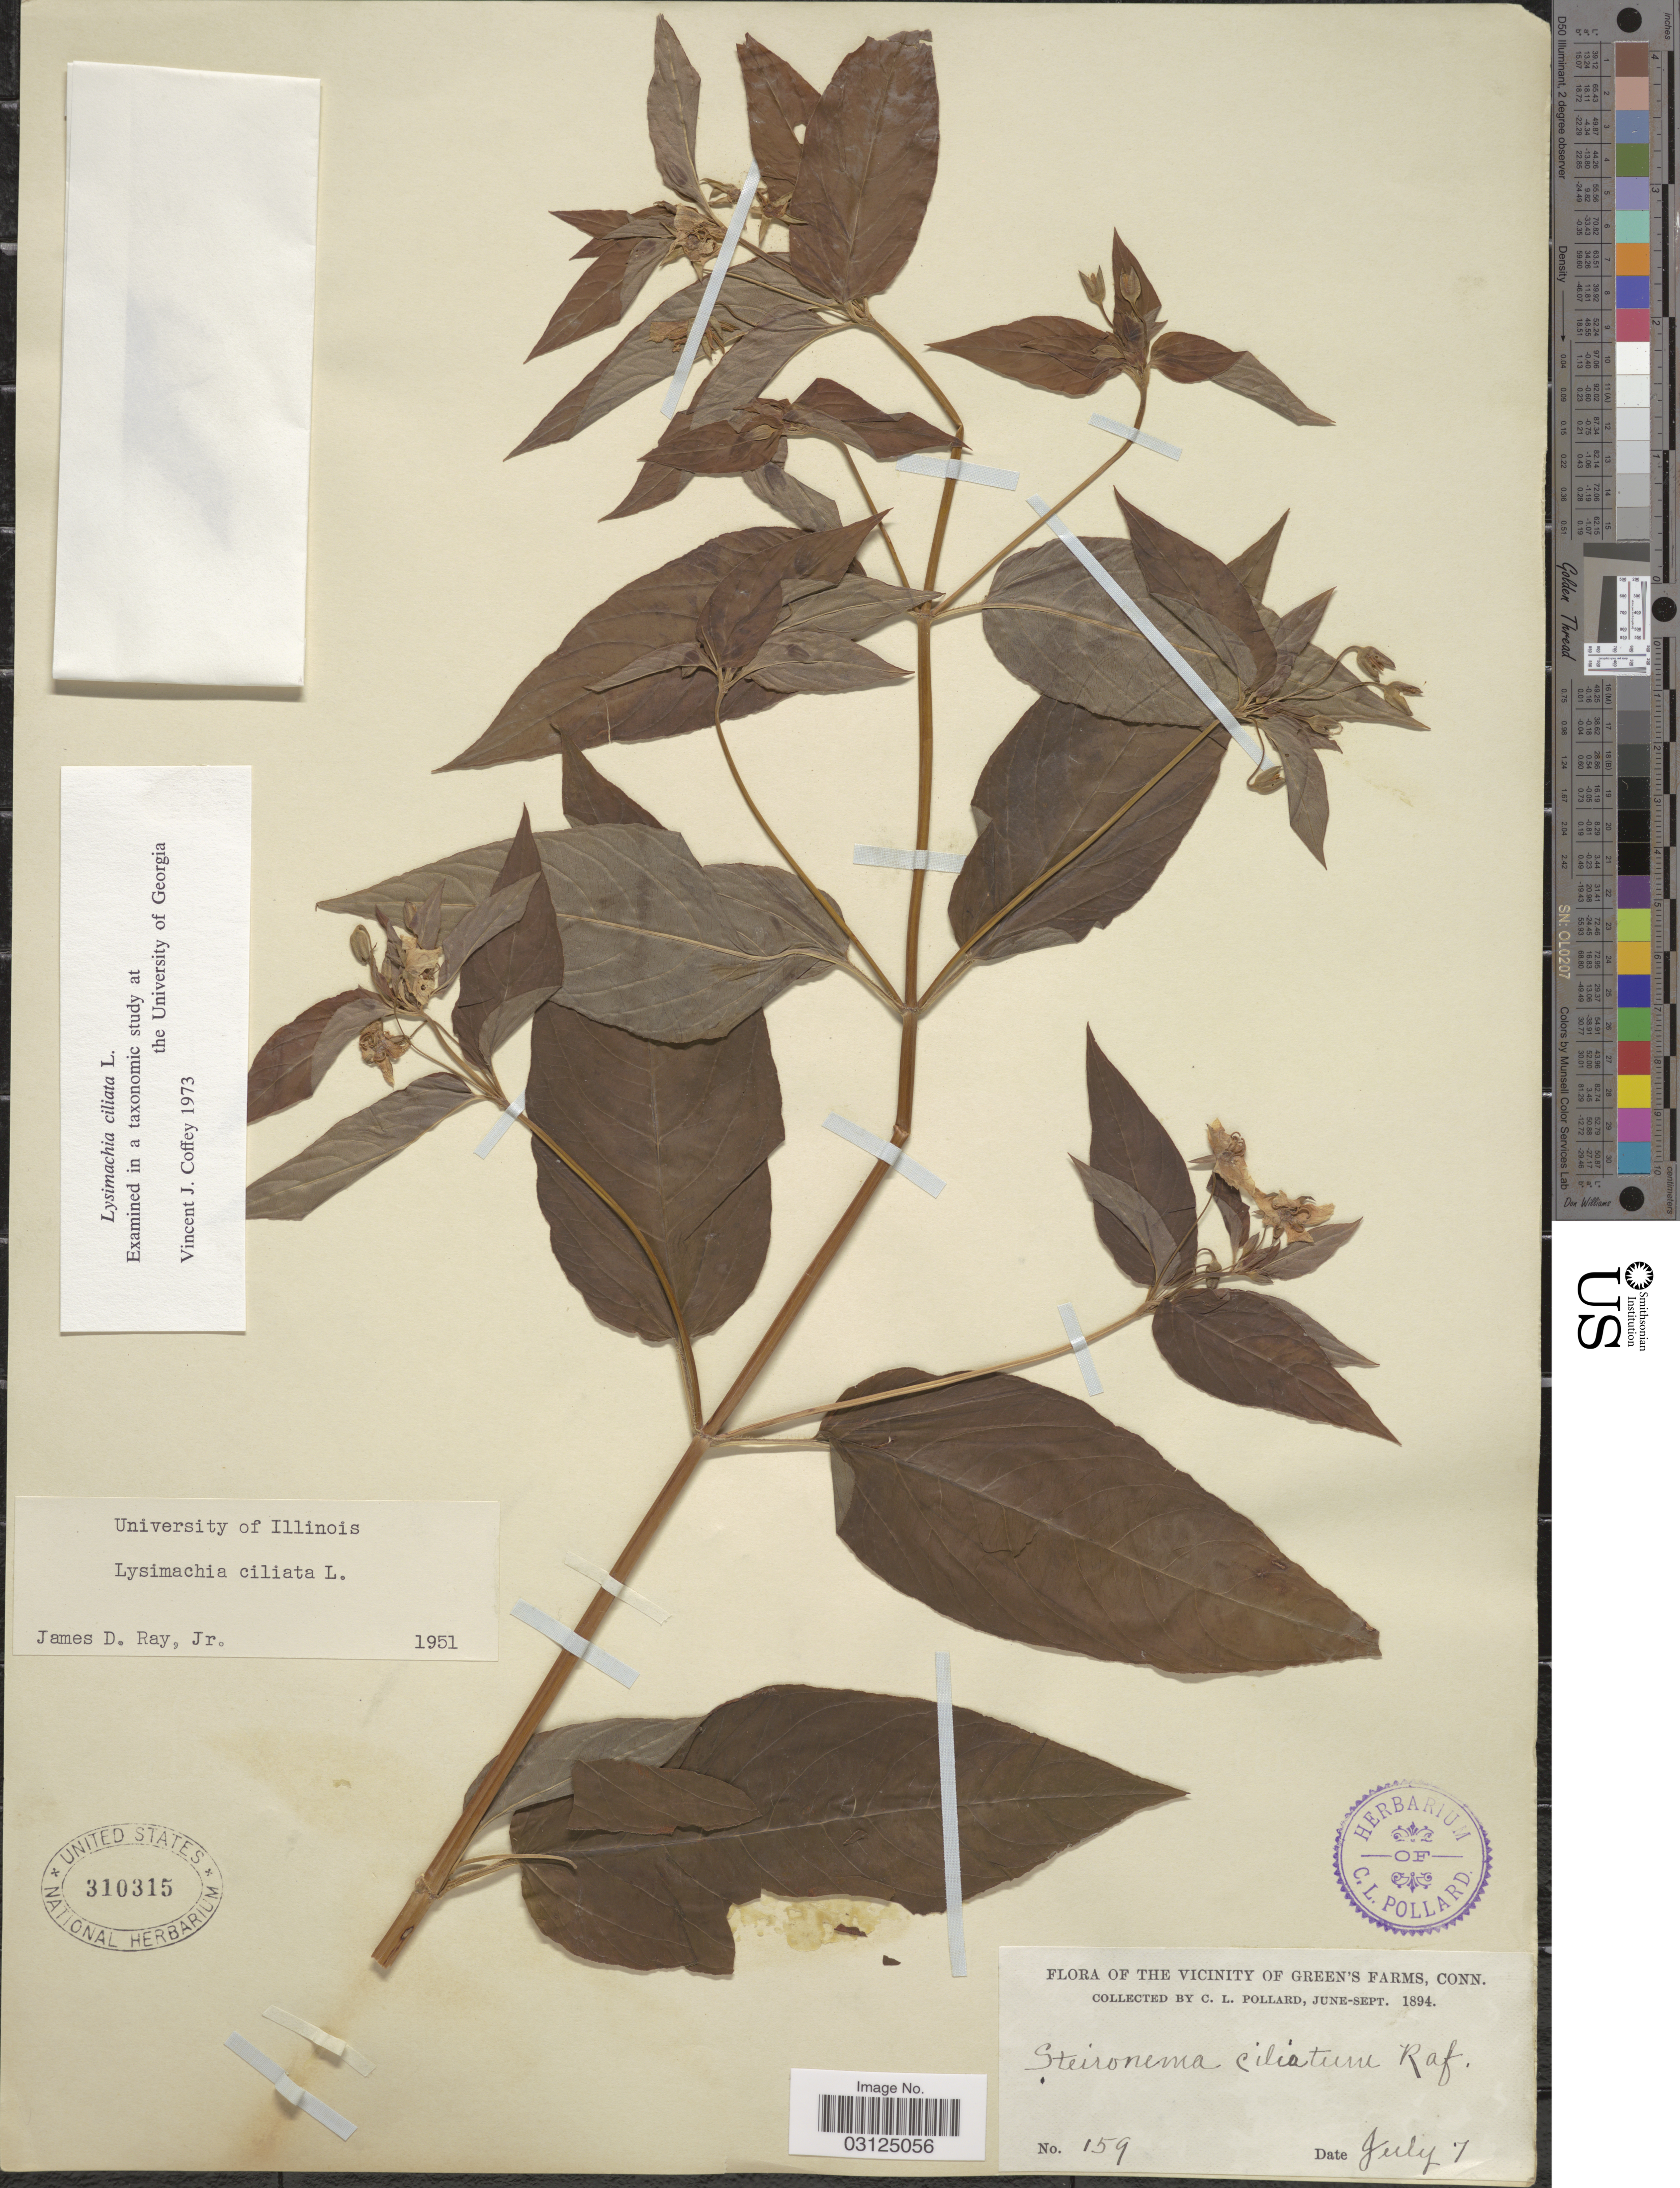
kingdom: Plantae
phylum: Tracheophyta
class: Magnoliopsida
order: Ericales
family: Primulaceae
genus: Lysimachia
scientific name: Lysimachia ciliata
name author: L.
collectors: C. L. Pollard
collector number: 159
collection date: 1894-07-07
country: United States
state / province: Connecticut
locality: The Vicinity of Green's Farms.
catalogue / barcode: US 310315